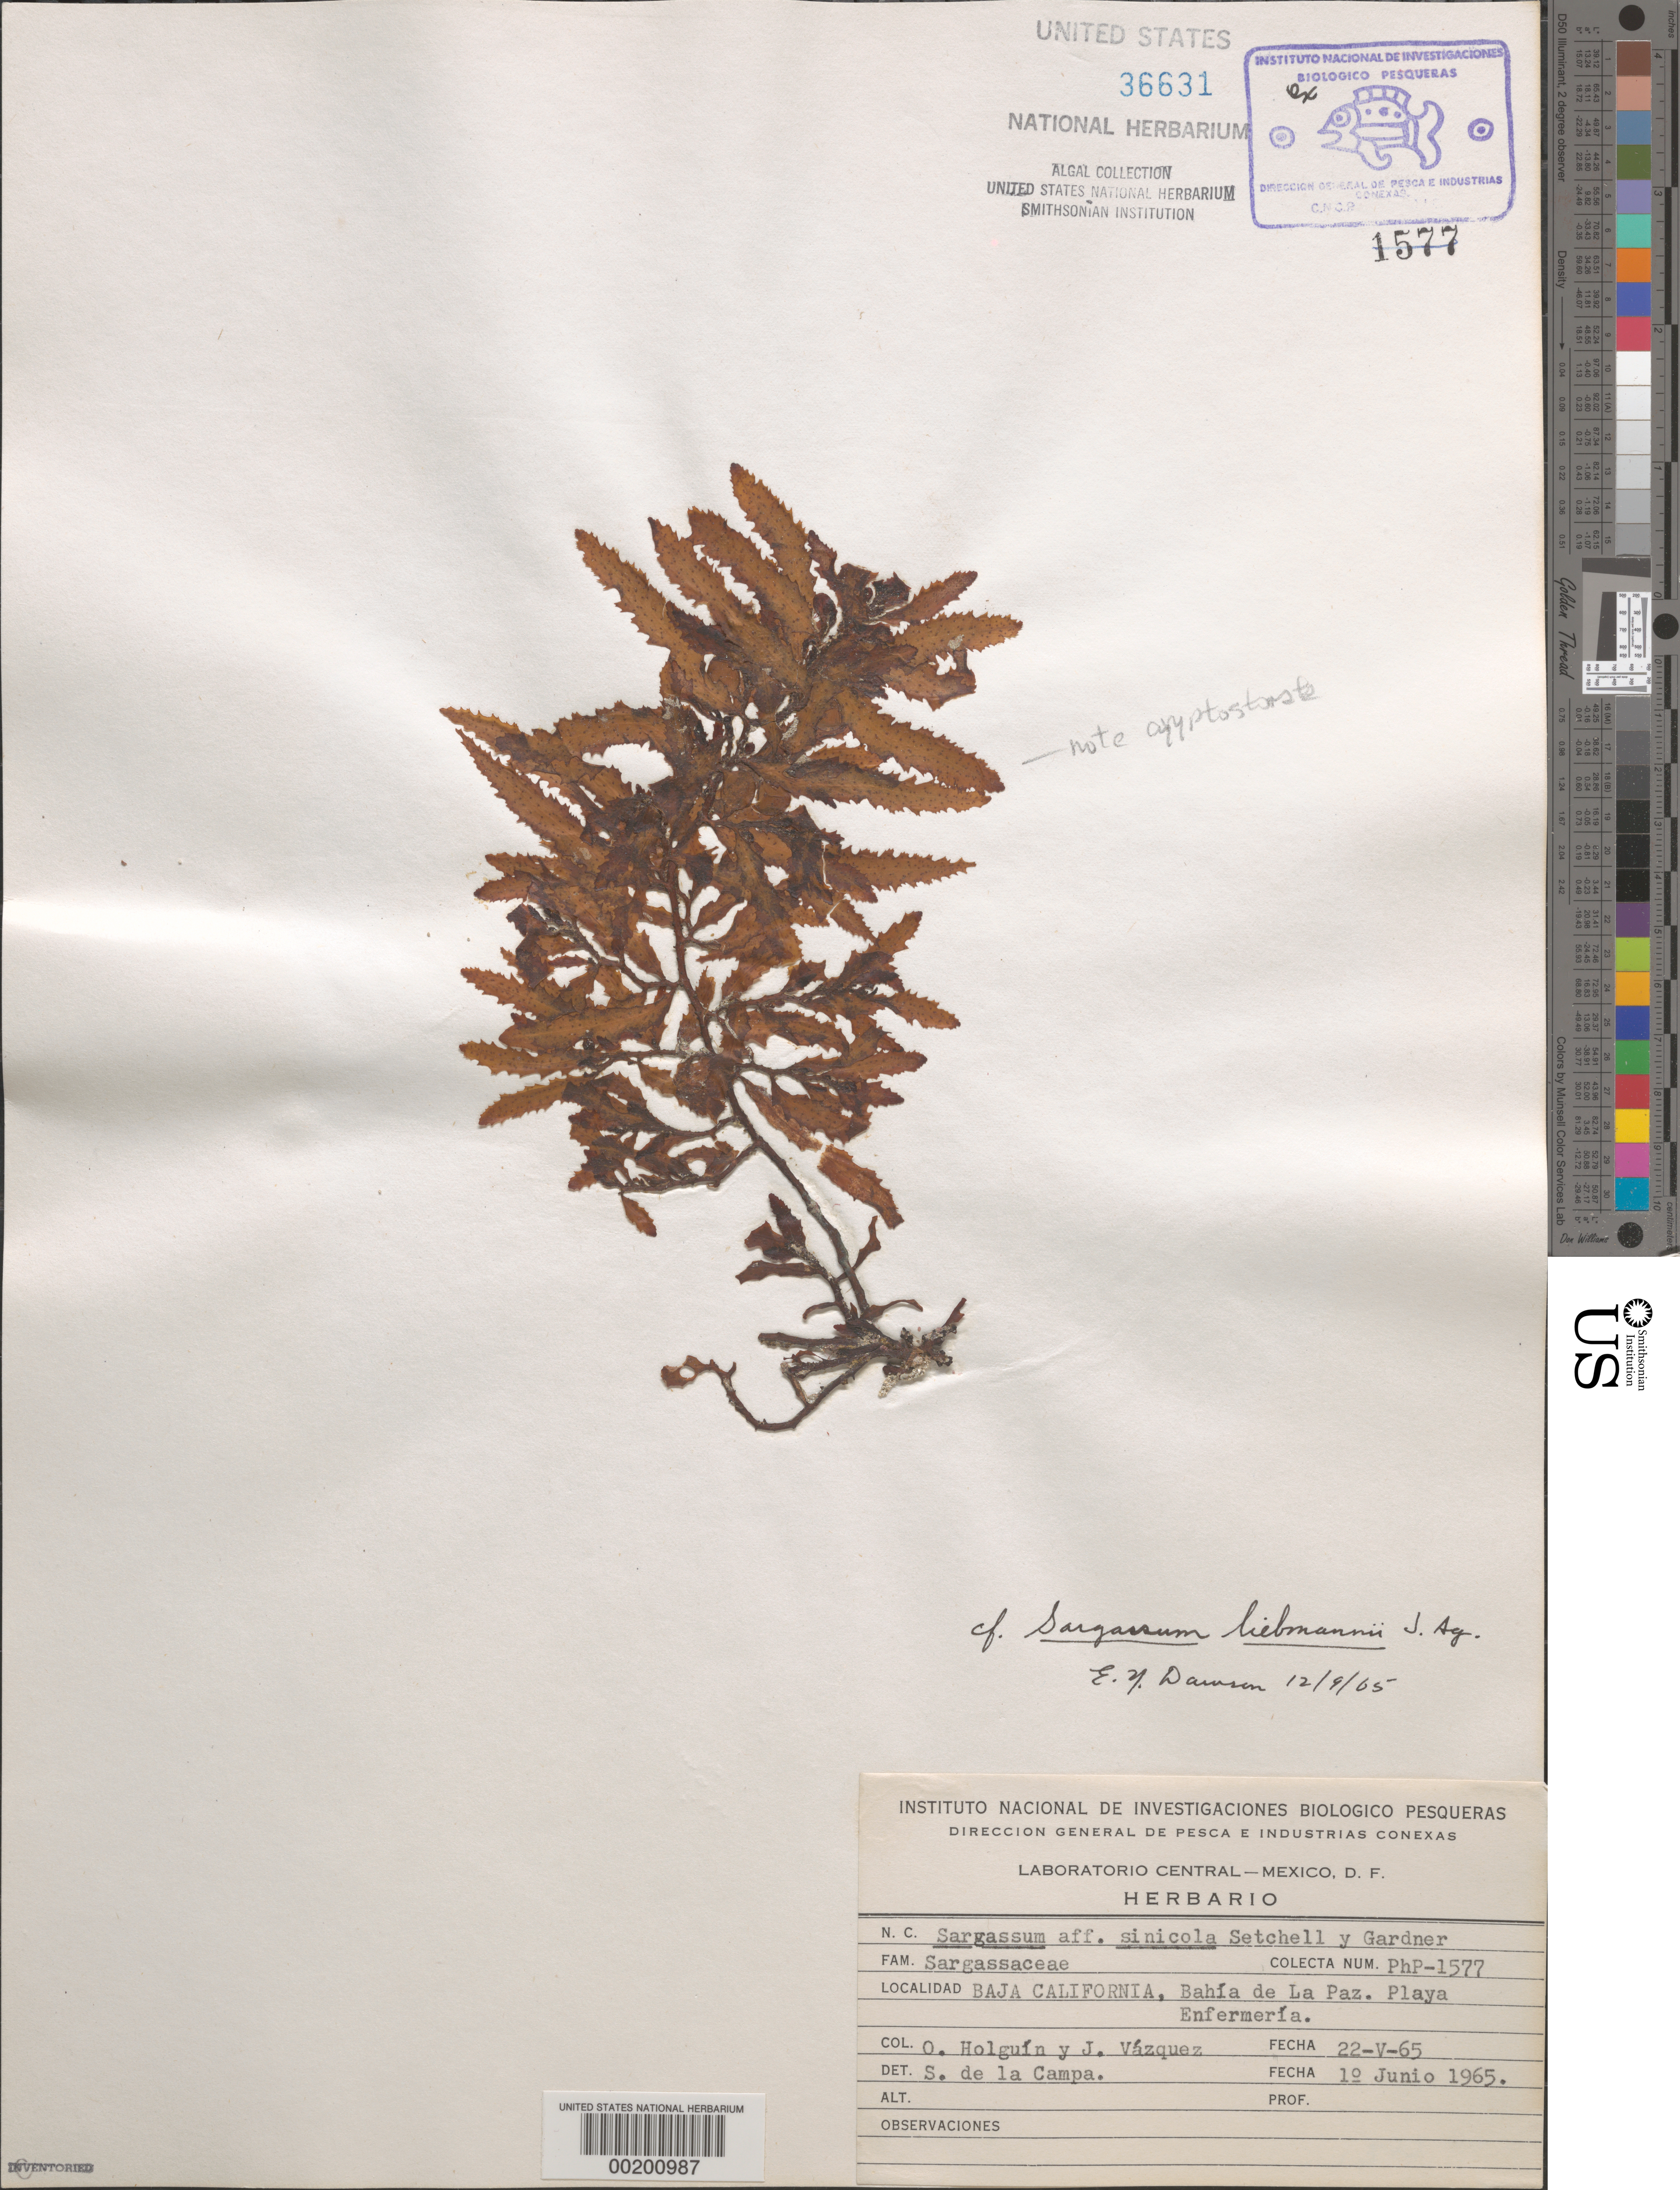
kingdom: Chromista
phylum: Ochrophyta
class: Phaeophyceae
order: Fucales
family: Sargassaceae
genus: Sargassum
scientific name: Sargassum liebmannii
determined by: Dawson, E. Y.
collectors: O. Holguin Q. & J. Vazquez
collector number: Php-1577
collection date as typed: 22 May 1965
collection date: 1965-05-22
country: Mexico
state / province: Baja California Sur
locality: Bahia de La Paz, Playa Enfermeria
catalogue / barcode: US 36631